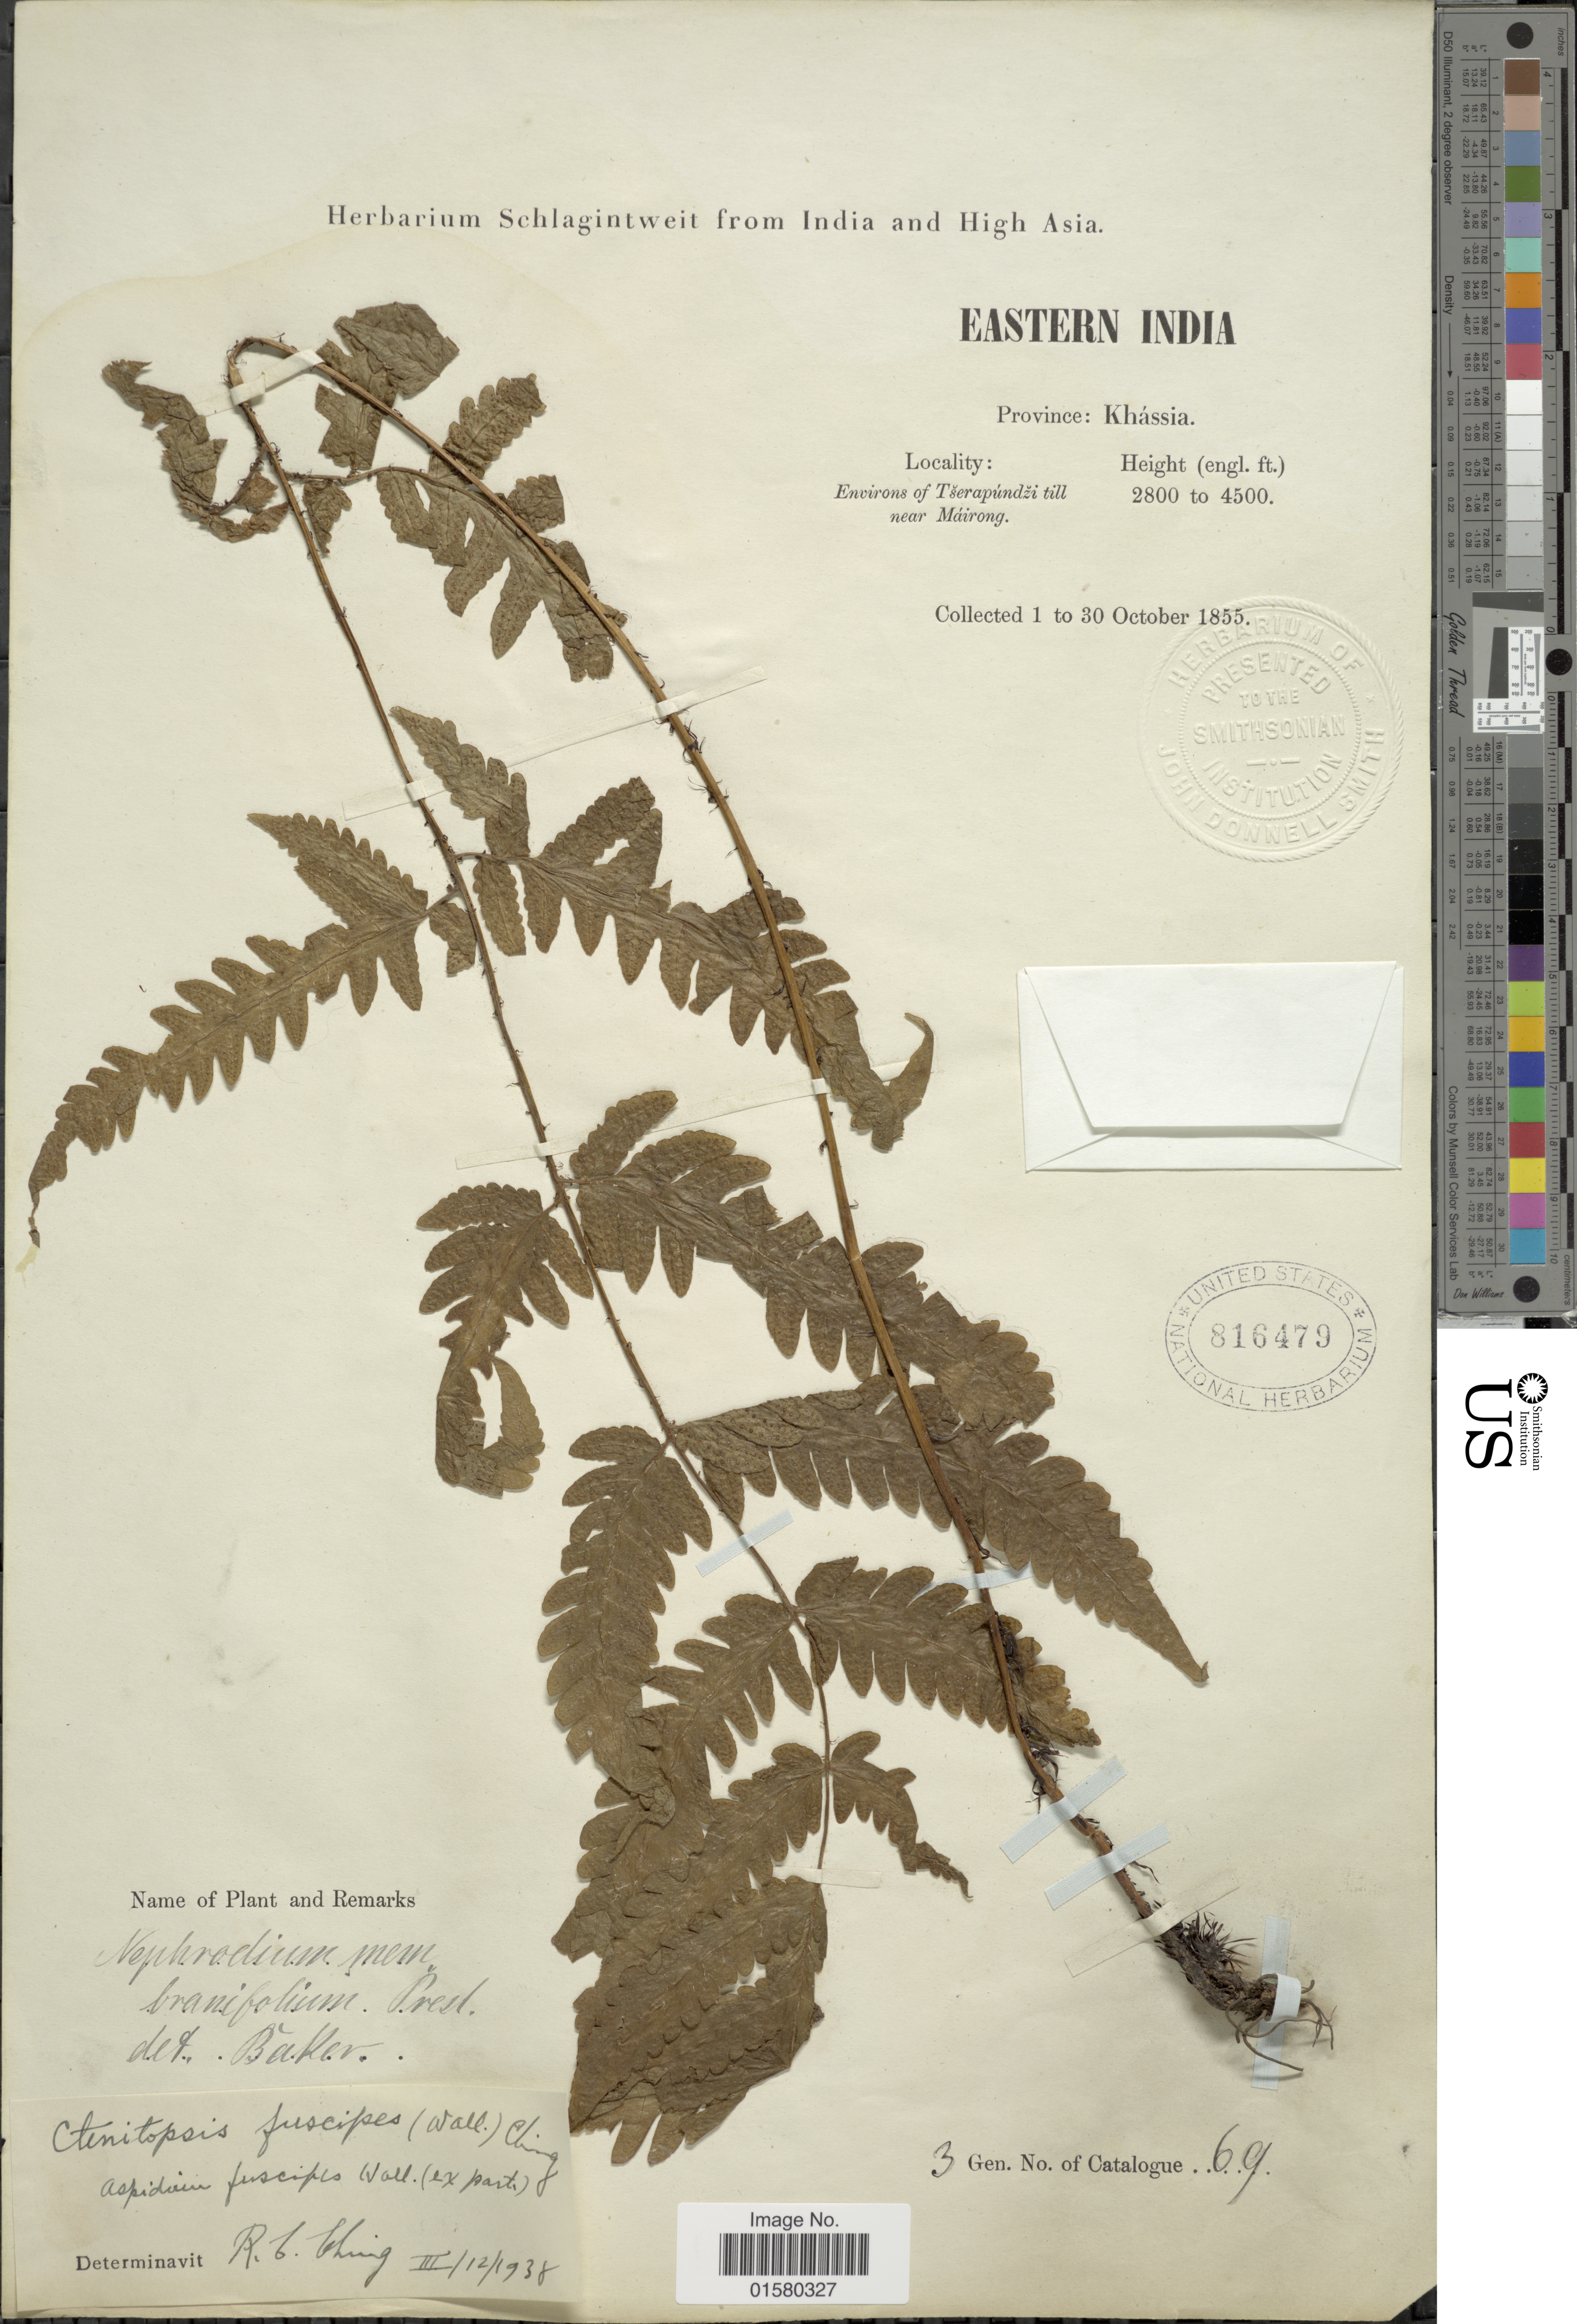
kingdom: Plantae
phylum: Tracheophyta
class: Polypodiopsida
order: Polypodiales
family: Tectariaceae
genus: Tectaria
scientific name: Tectaria paradoxa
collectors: Herbarium Schlagintweit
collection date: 1855-10-01/1855-10-30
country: India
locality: Eastern India, Province Khassia, environs of Tserapundzi till near Mairong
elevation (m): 853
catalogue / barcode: US 816479